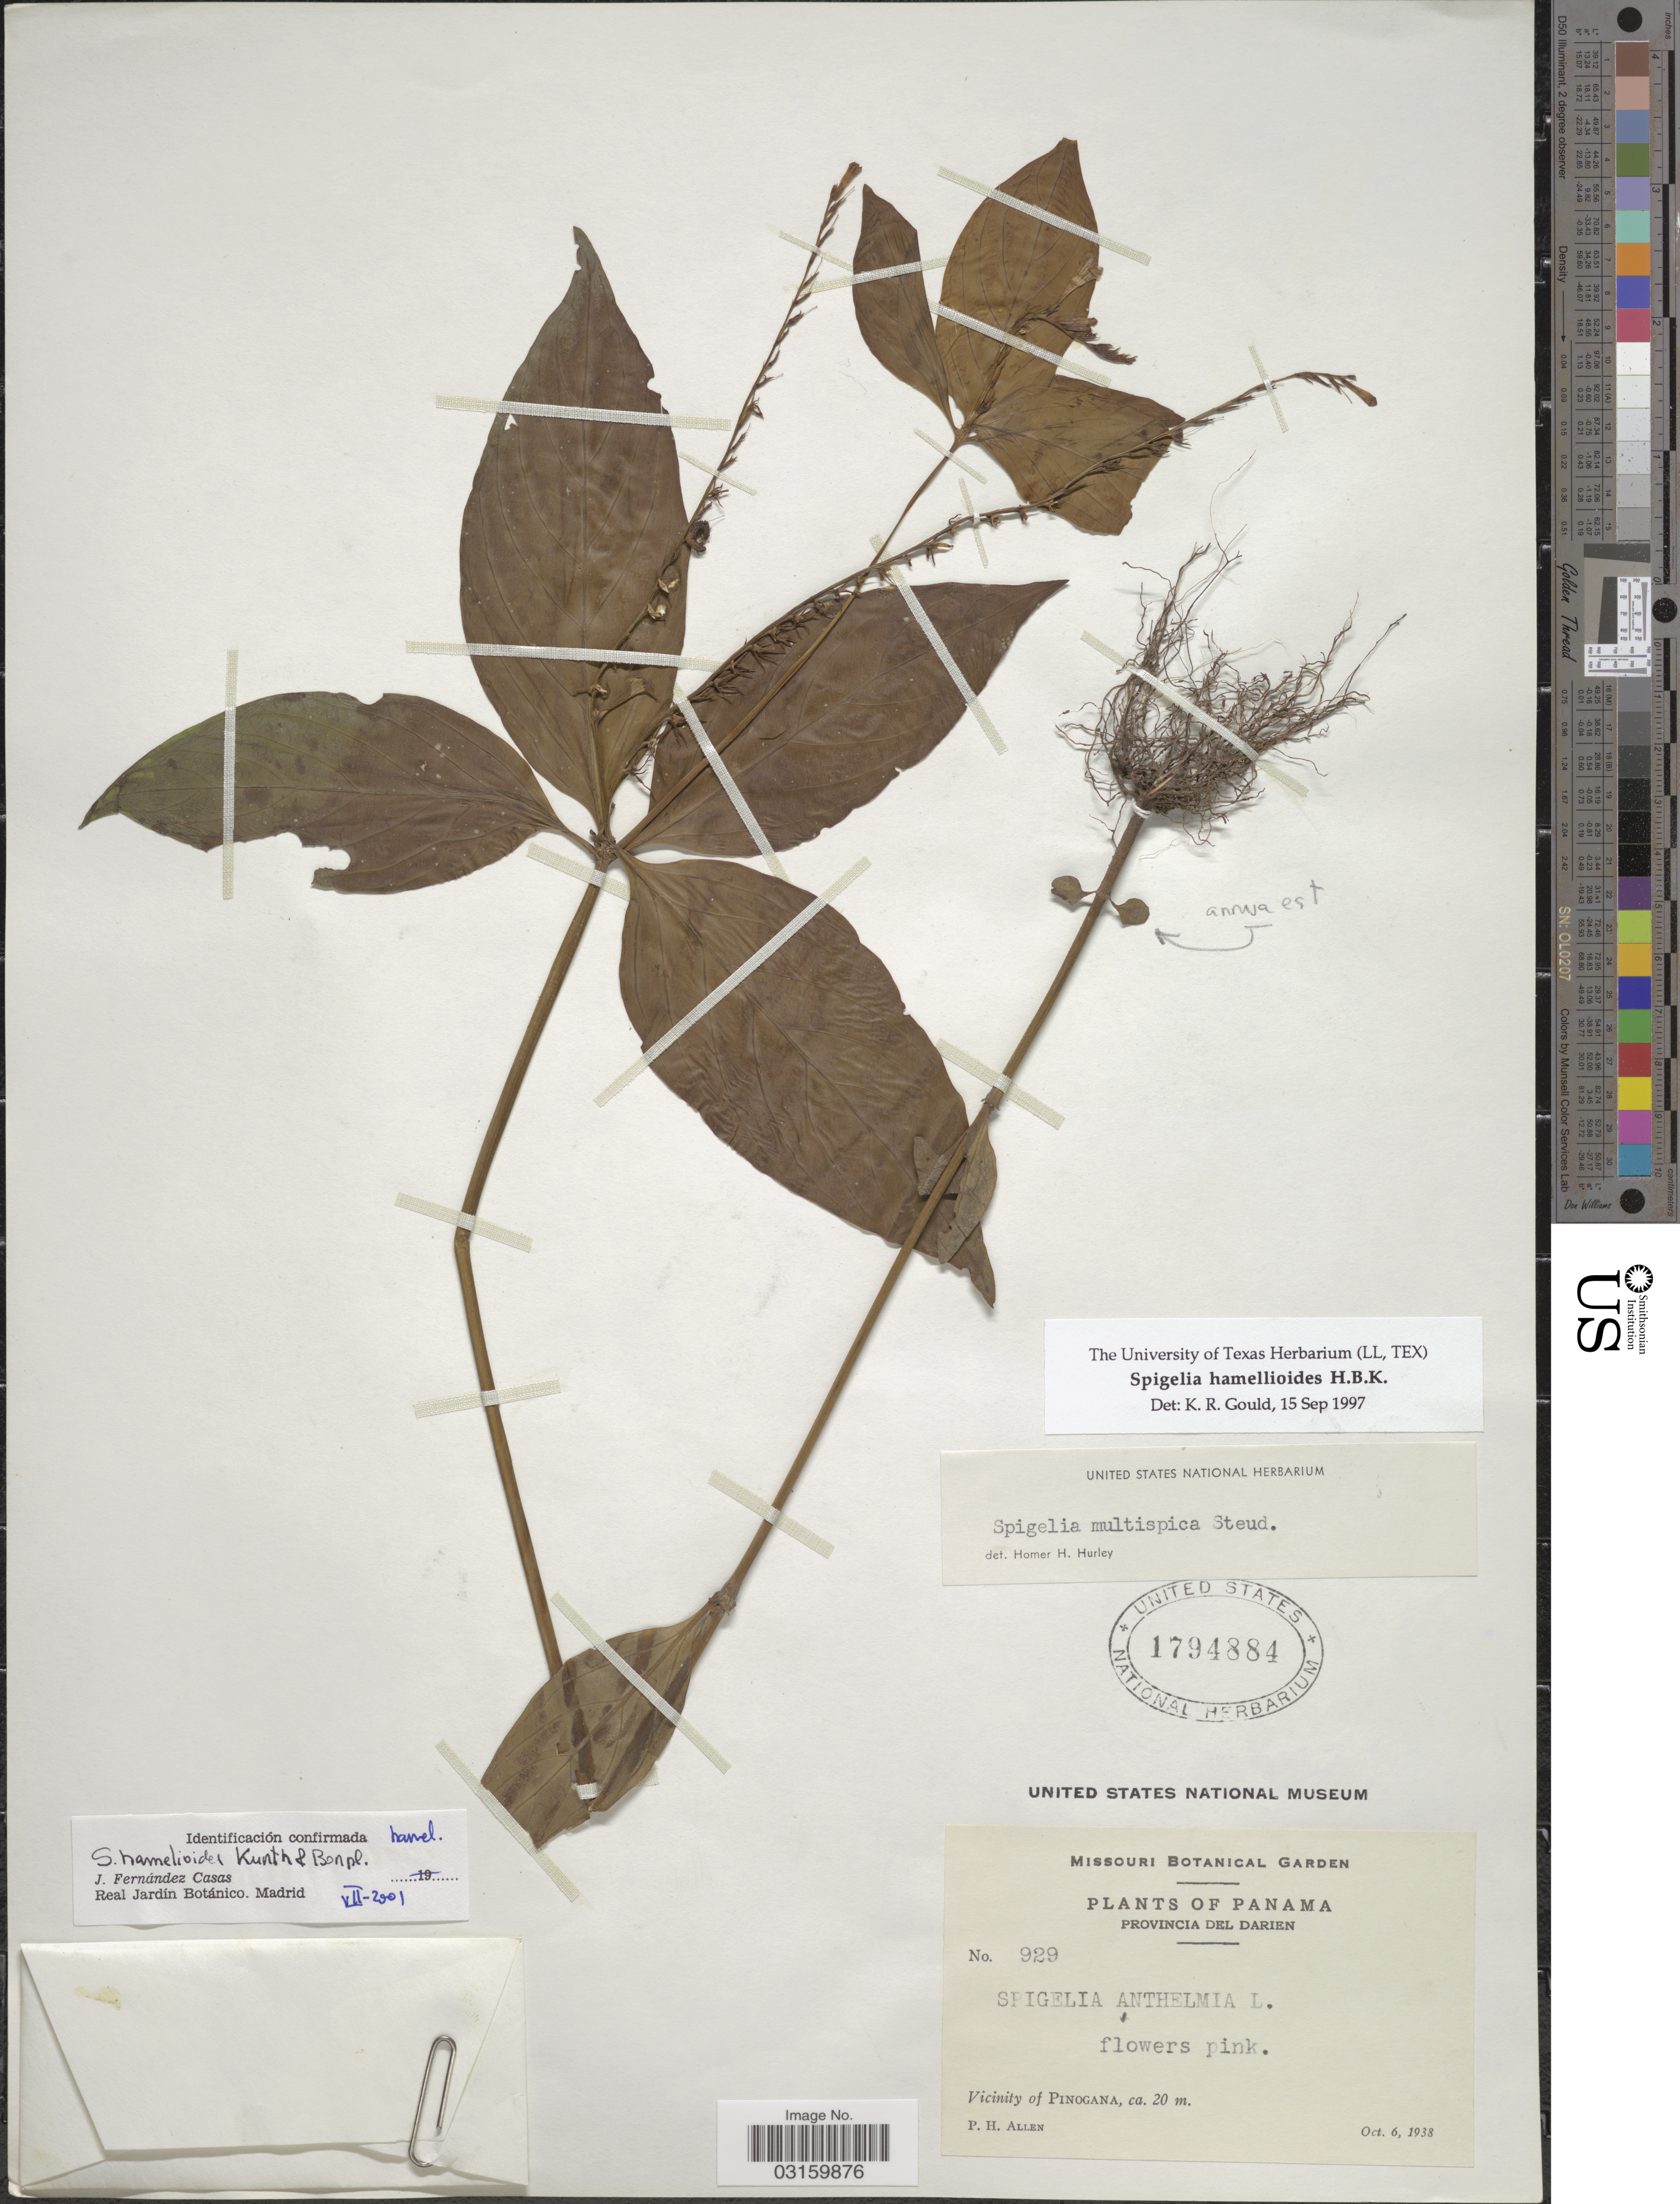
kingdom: Plantae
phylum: Tracheophyta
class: Magnoliopsida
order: Gentianales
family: Loganiaceae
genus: Spigelia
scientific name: Spigelia hamelioides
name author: Kunth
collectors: P. H. Allen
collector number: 929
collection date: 1938-10-06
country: Panama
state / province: Darién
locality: Vicinity of Pinogana.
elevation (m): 20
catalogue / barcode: US 1794884